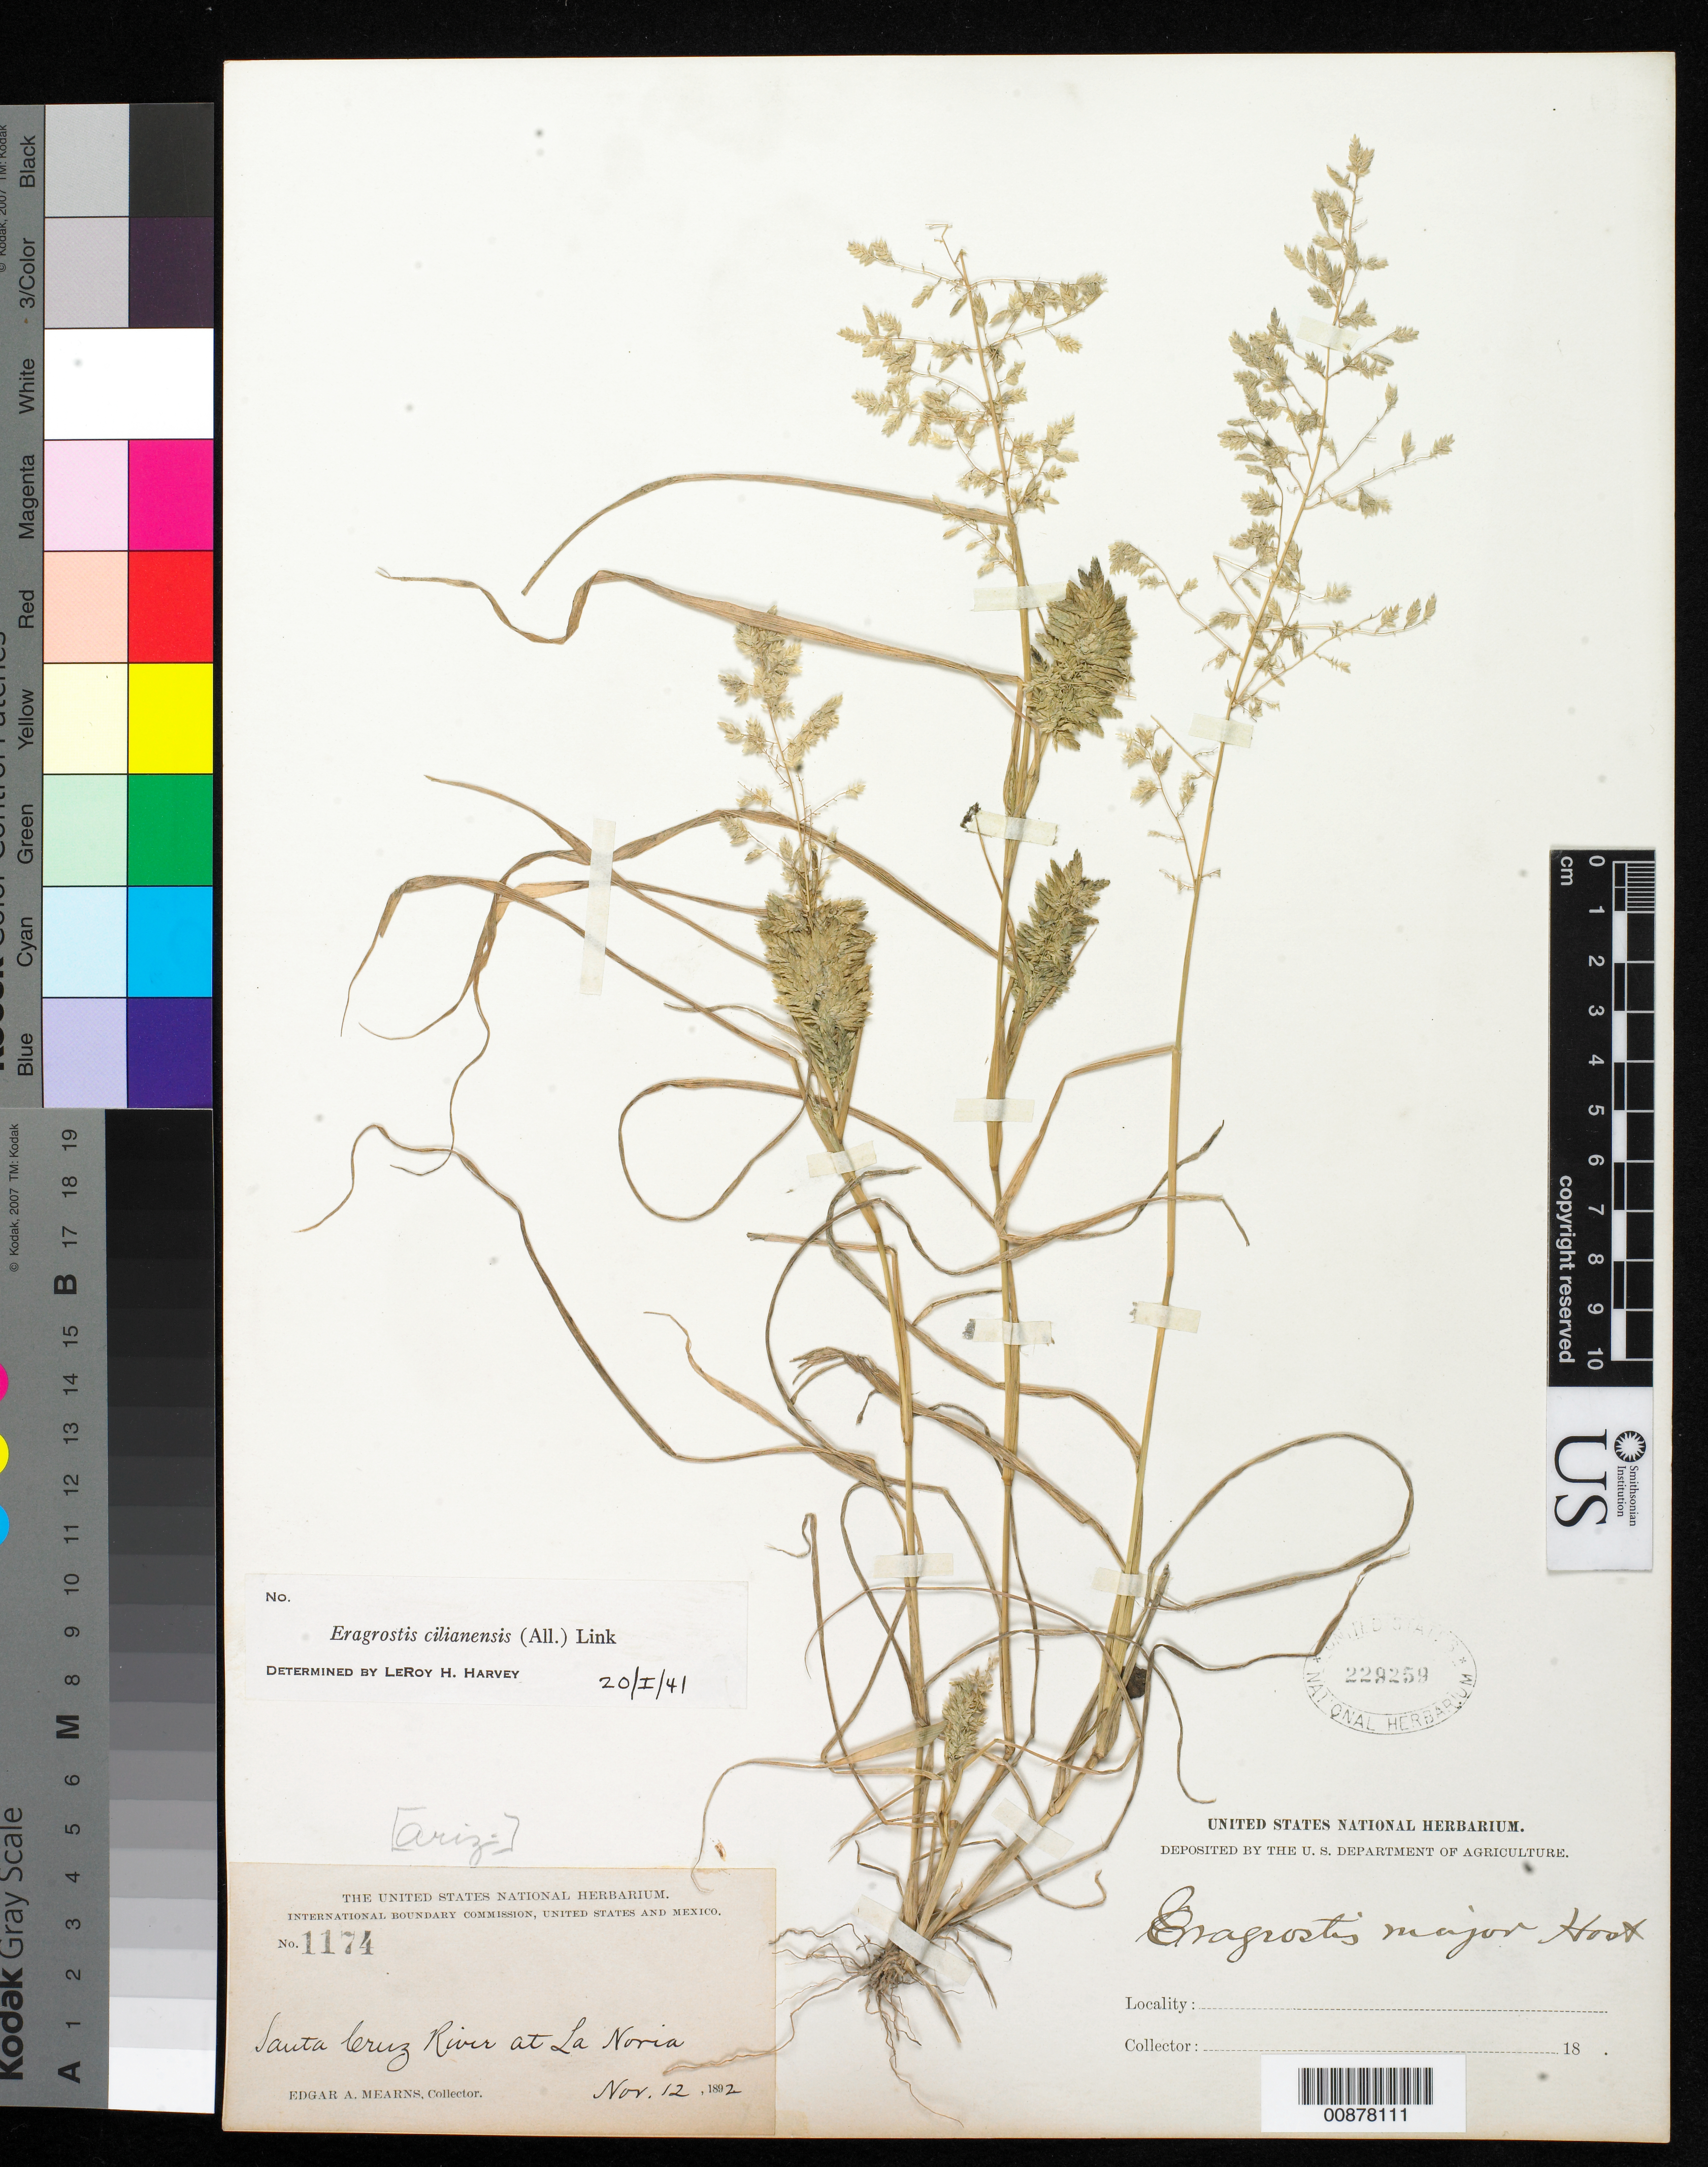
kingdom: Plantae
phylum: Tracheophyta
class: Liliopsida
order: Poales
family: Poaceae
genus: Eragrostis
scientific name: Eragrostis cilianensis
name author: (Bellardi) Vignolo ex Janch.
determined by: Harvey, L. H.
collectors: E. A. Mearns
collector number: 1174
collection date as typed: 12 Nov 1892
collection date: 1892-11-12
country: United States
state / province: Arizona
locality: Santa Cruz River at La Noria.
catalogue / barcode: US 229259